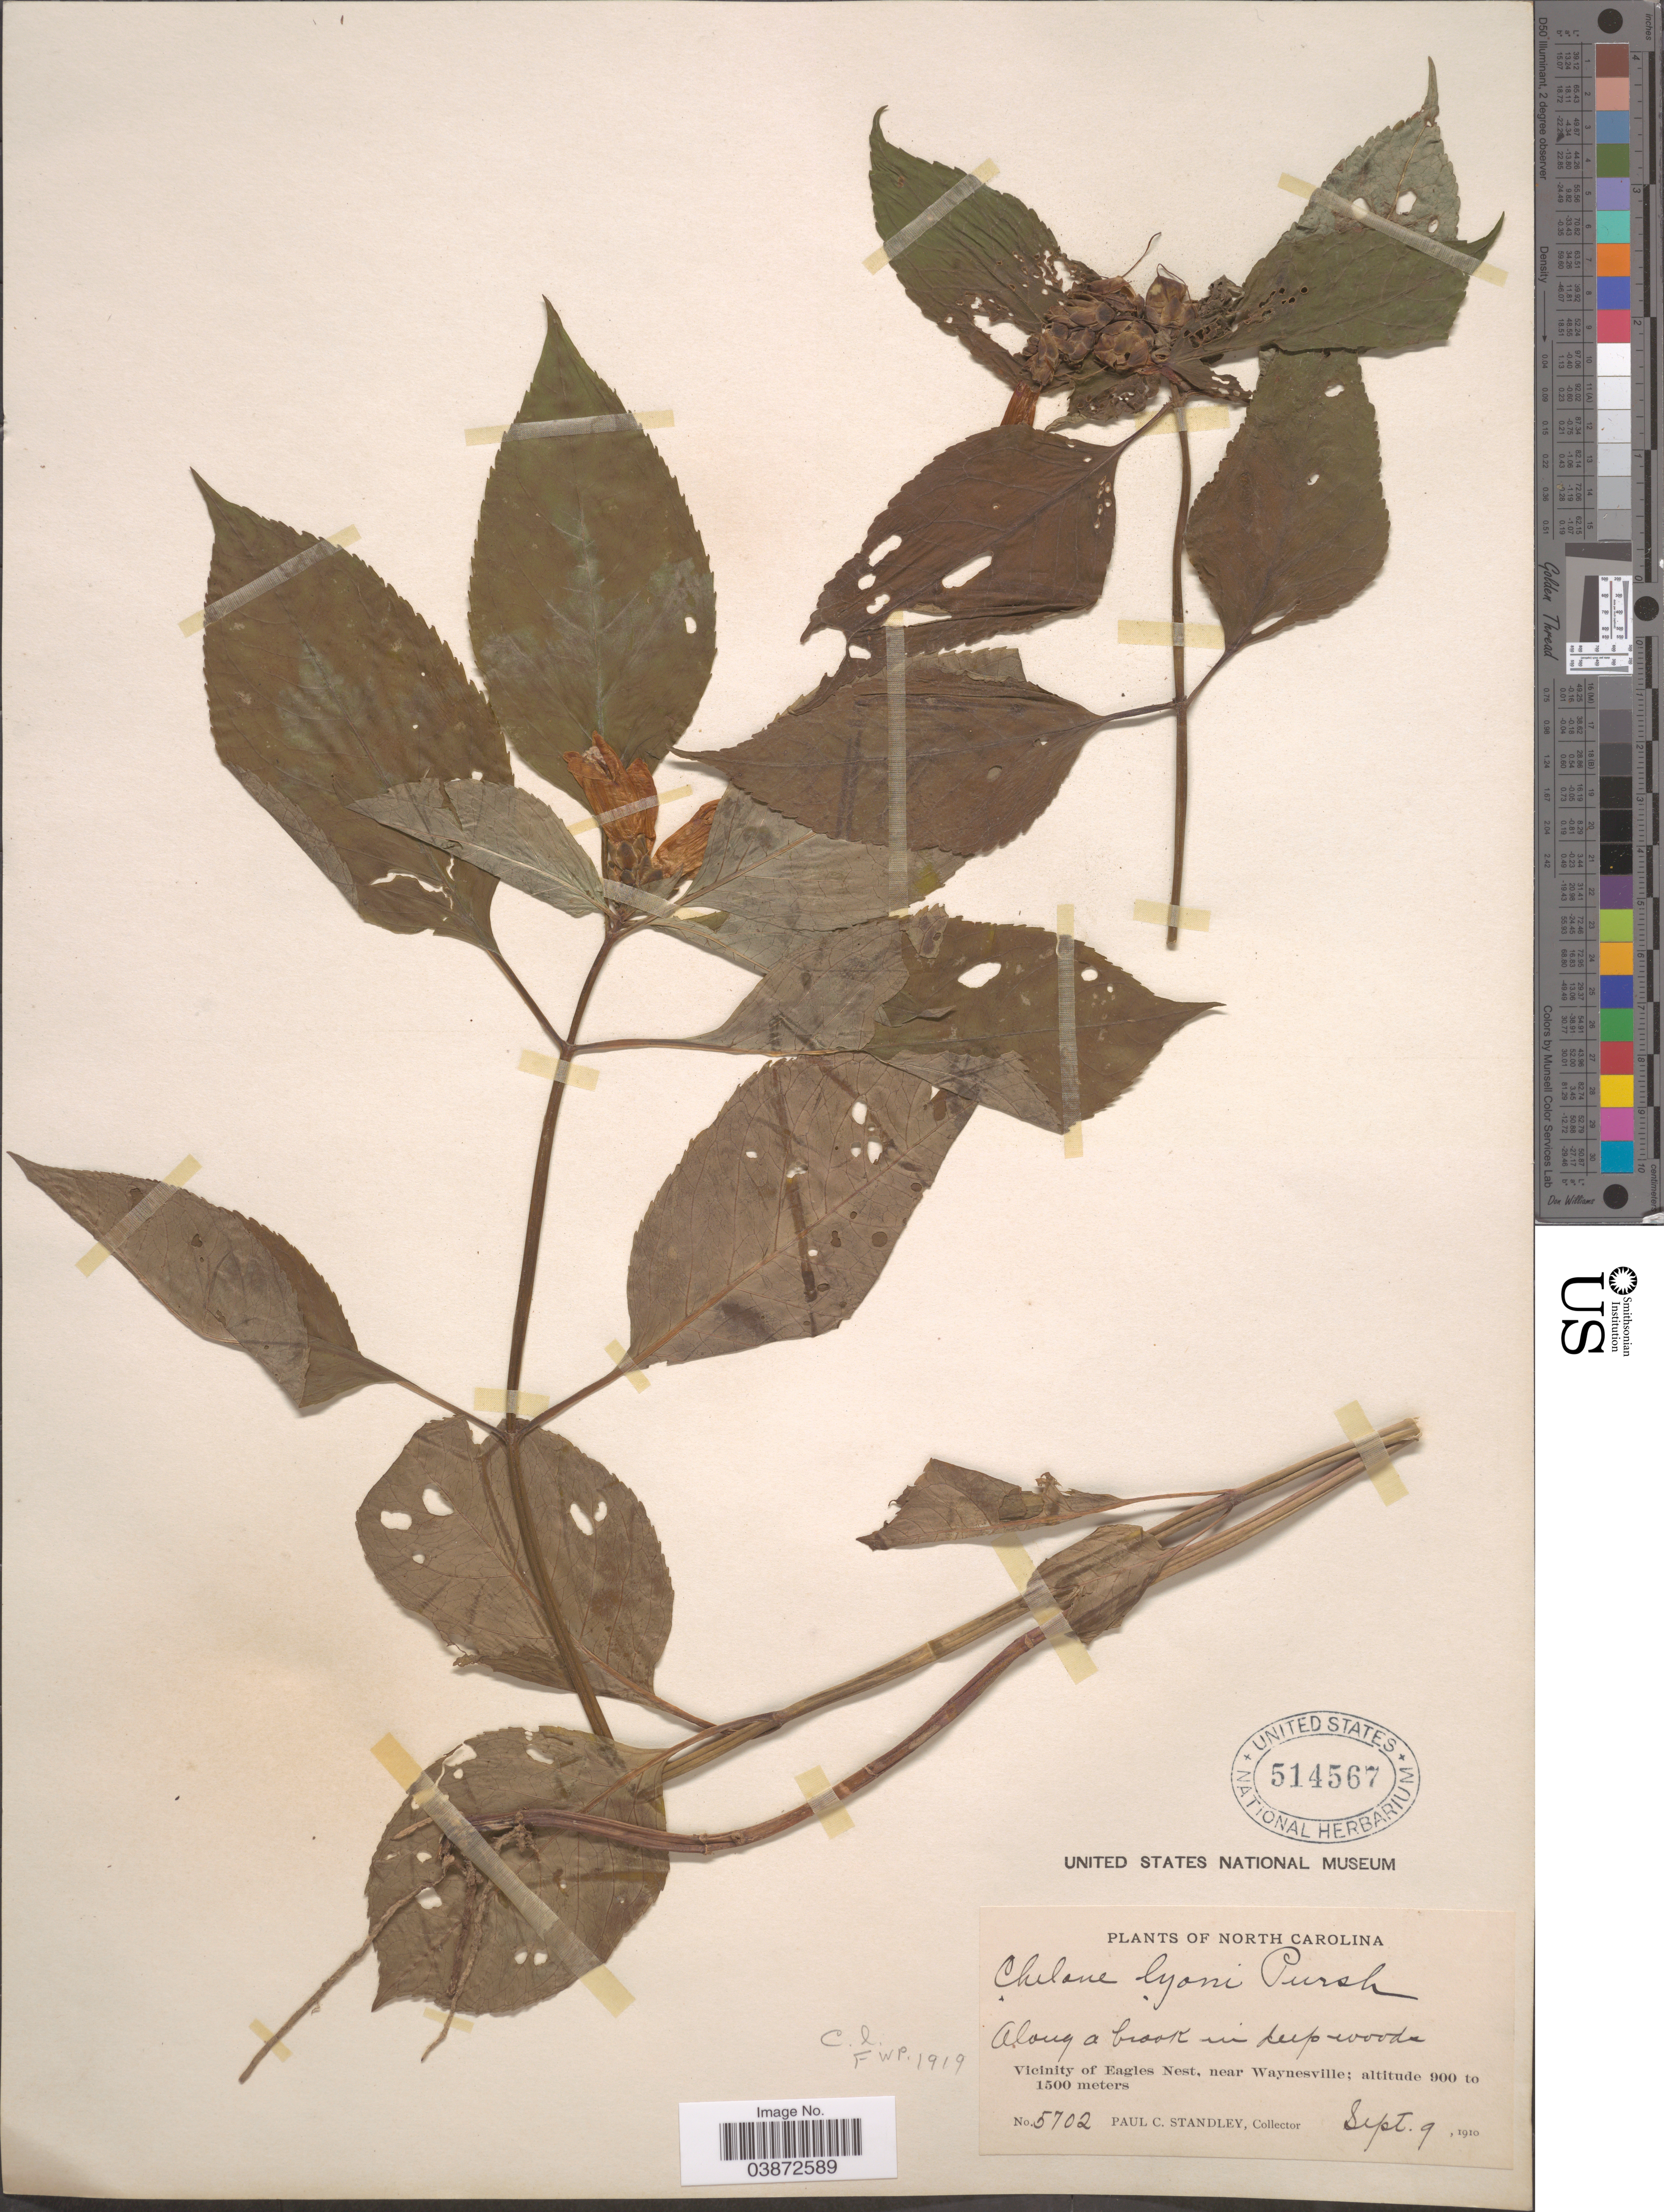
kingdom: Plantae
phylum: Tracheophyta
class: Magnoliopsida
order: Lamiales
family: Plantaginaceae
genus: Chelone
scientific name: Chelone lyonii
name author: Pursh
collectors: P. C. Standley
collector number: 5702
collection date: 1910-09-09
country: United States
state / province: North Carolina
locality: Vicinity of Eagles Nest, near Waynesville.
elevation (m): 900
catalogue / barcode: US 514567